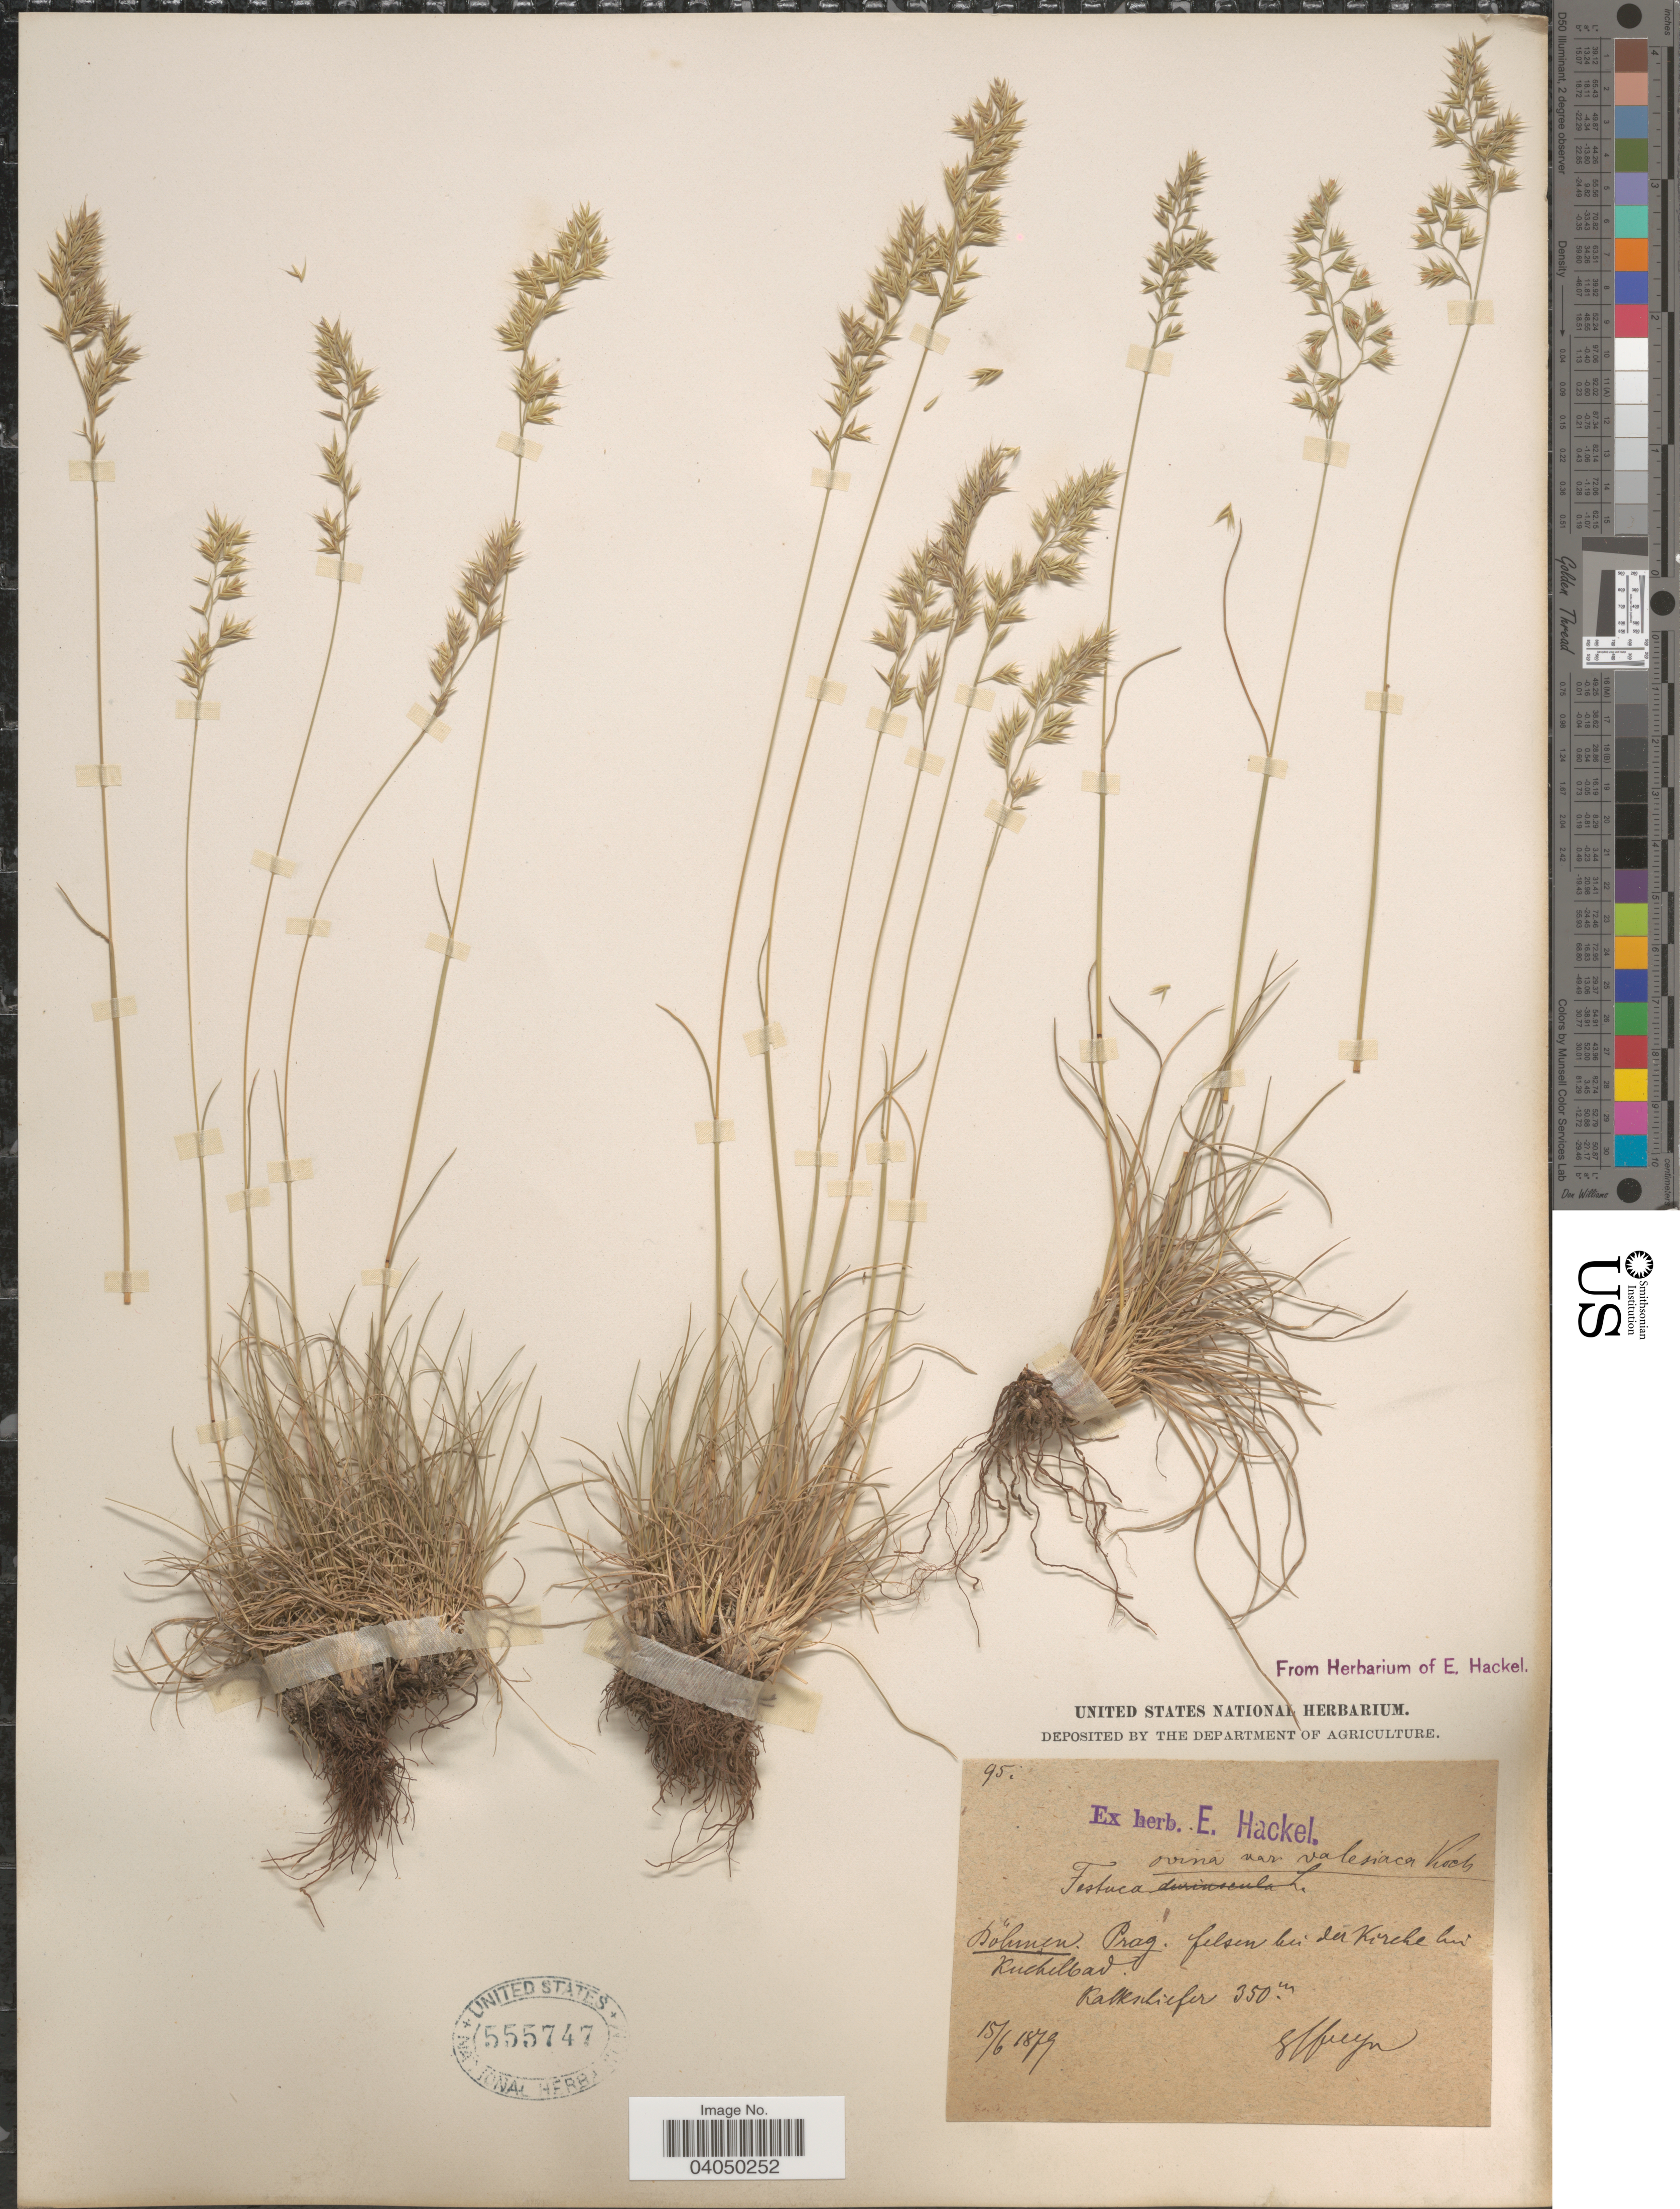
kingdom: Plantae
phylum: Tracheophyta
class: Liliopsida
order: Poales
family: Poaceae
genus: Festuca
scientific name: Festuca valesiaca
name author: Schleich. ex Gaudin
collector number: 95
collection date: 1879-06-15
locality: Dölunen. Prag. felsen bei der Kirche bei Kuchelbad. [interpreted]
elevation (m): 350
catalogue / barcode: US 555747